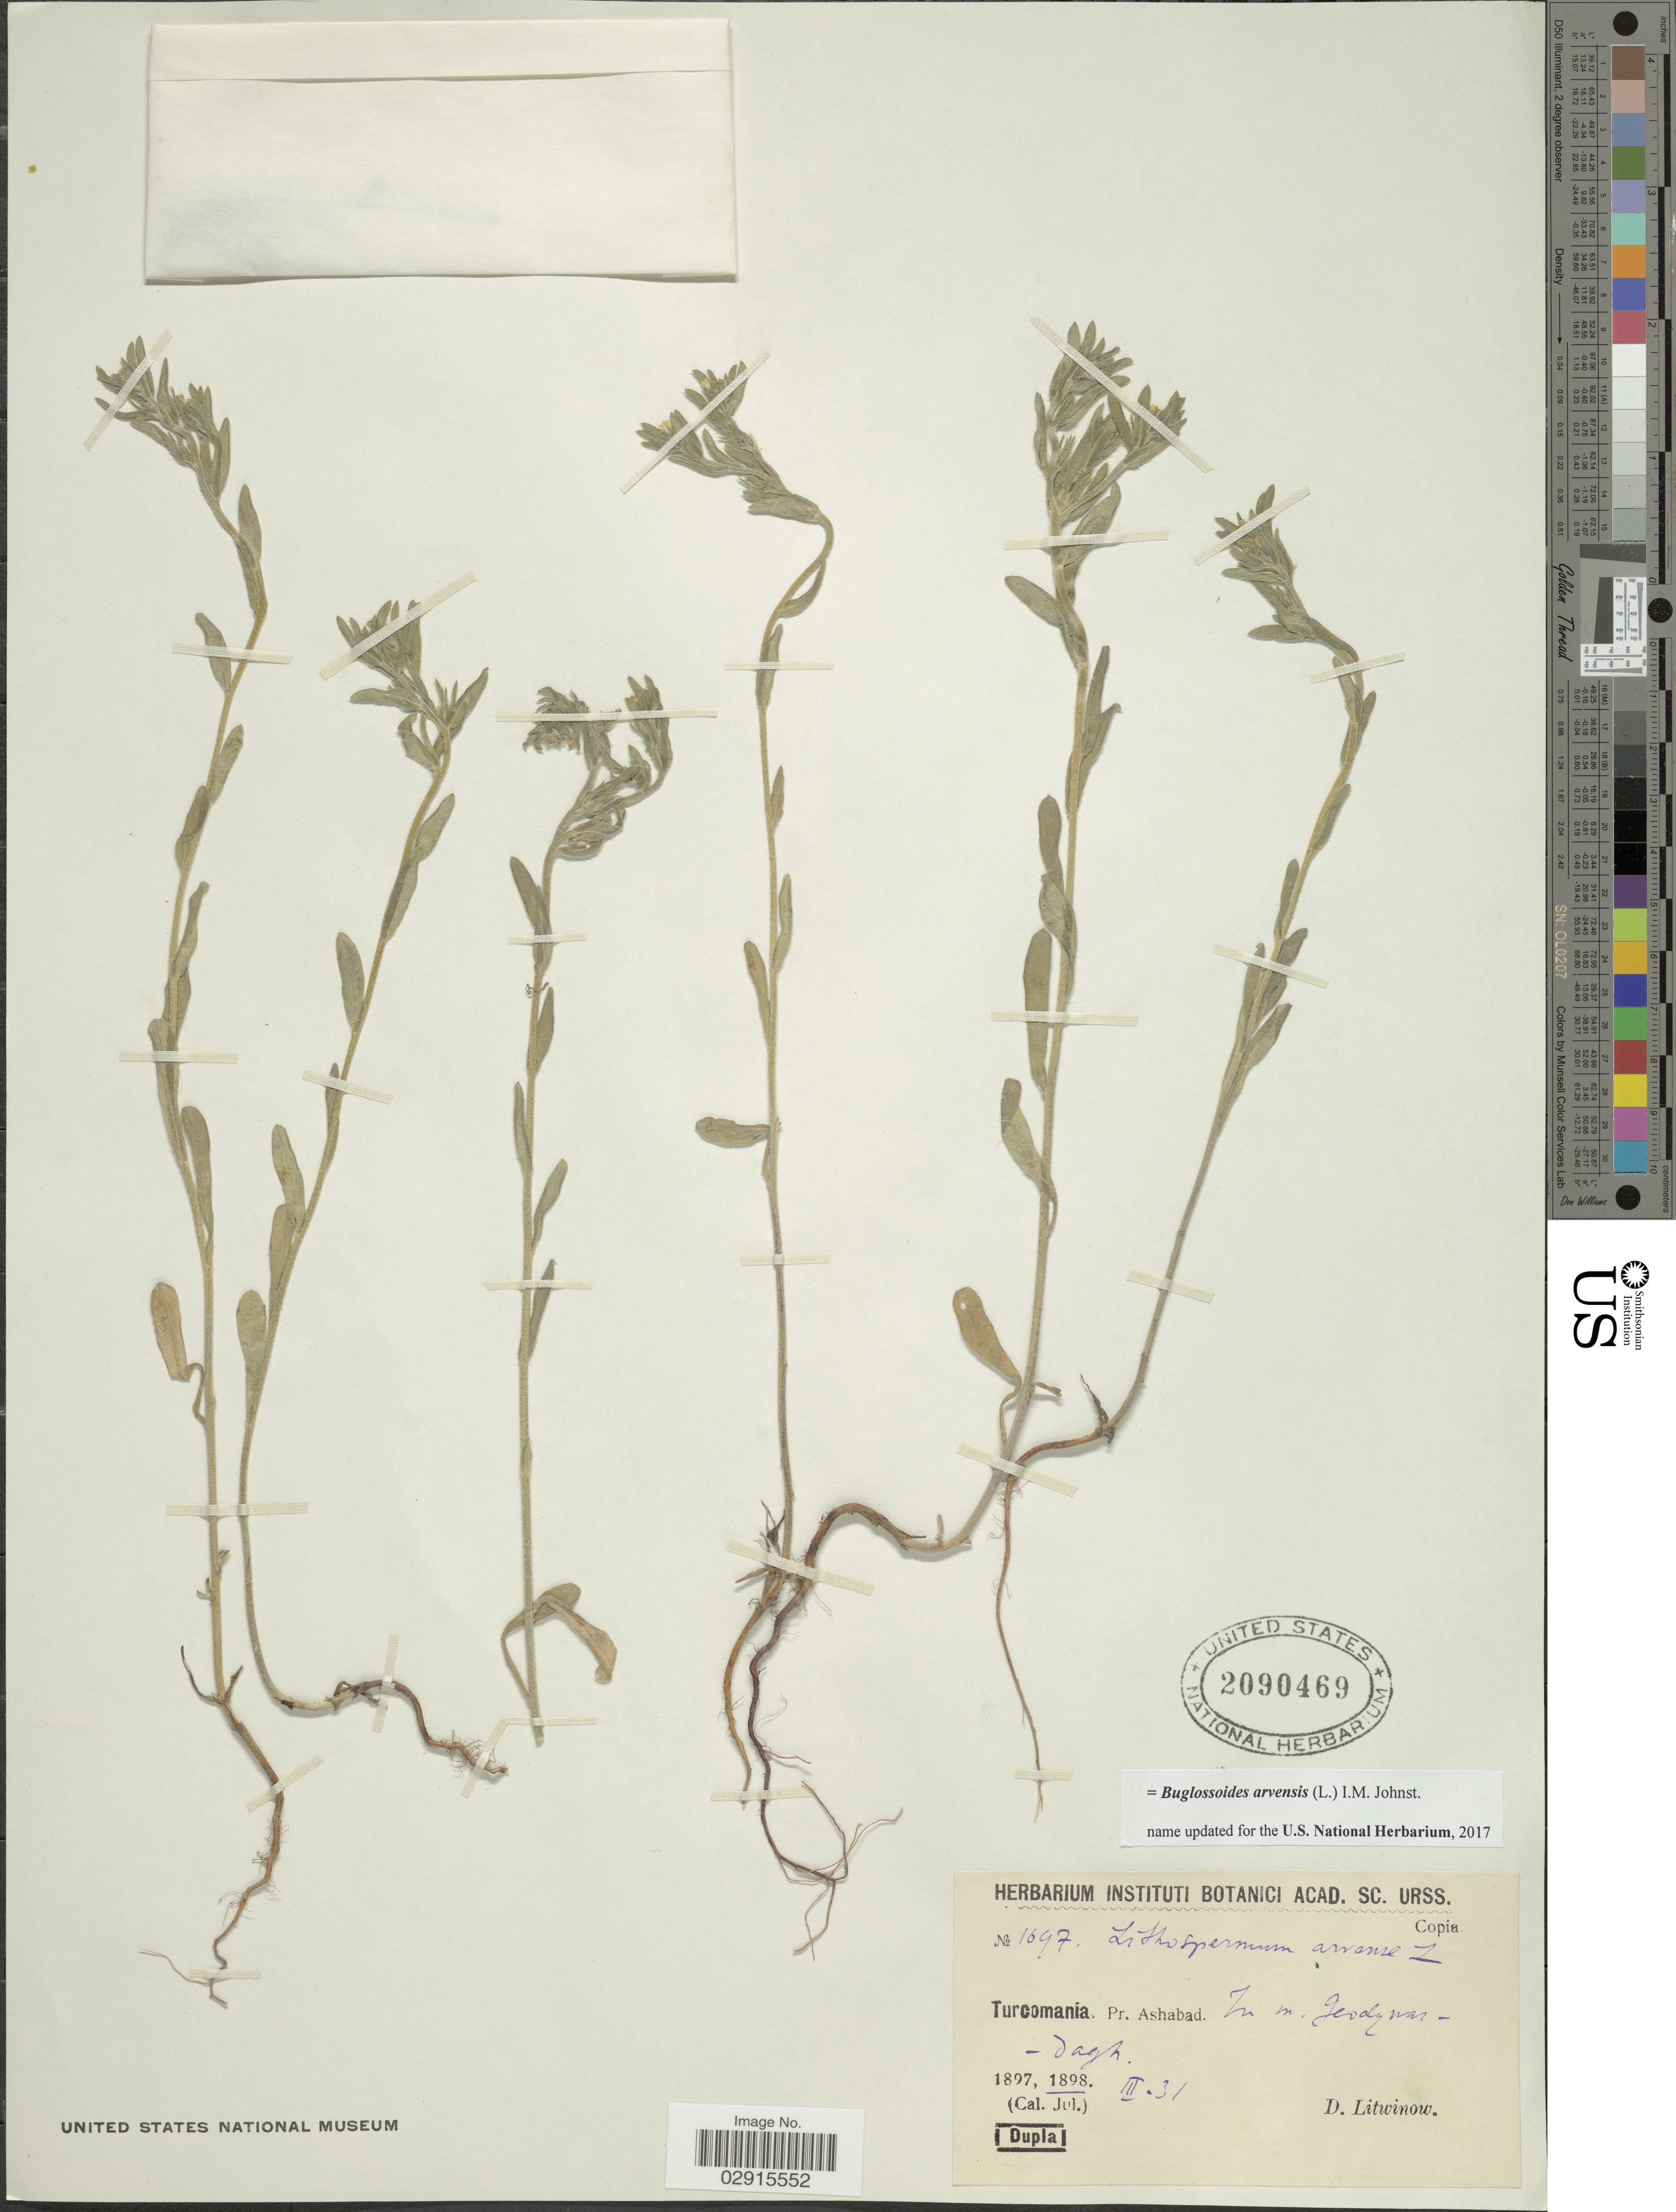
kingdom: Plantae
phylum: Tracheophyta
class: Magnoliopsida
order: Boraginales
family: Boraginaceae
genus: Buglossoides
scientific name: Buglossoides arvensis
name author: (L.) I.M. Johnst.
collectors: D. Litwinow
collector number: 1697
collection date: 1898-03-31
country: Turkmenistan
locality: Turcomania. Pr. Ashabad. In m. Geodywar [interpreted] - dagh.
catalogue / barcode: US 2090469